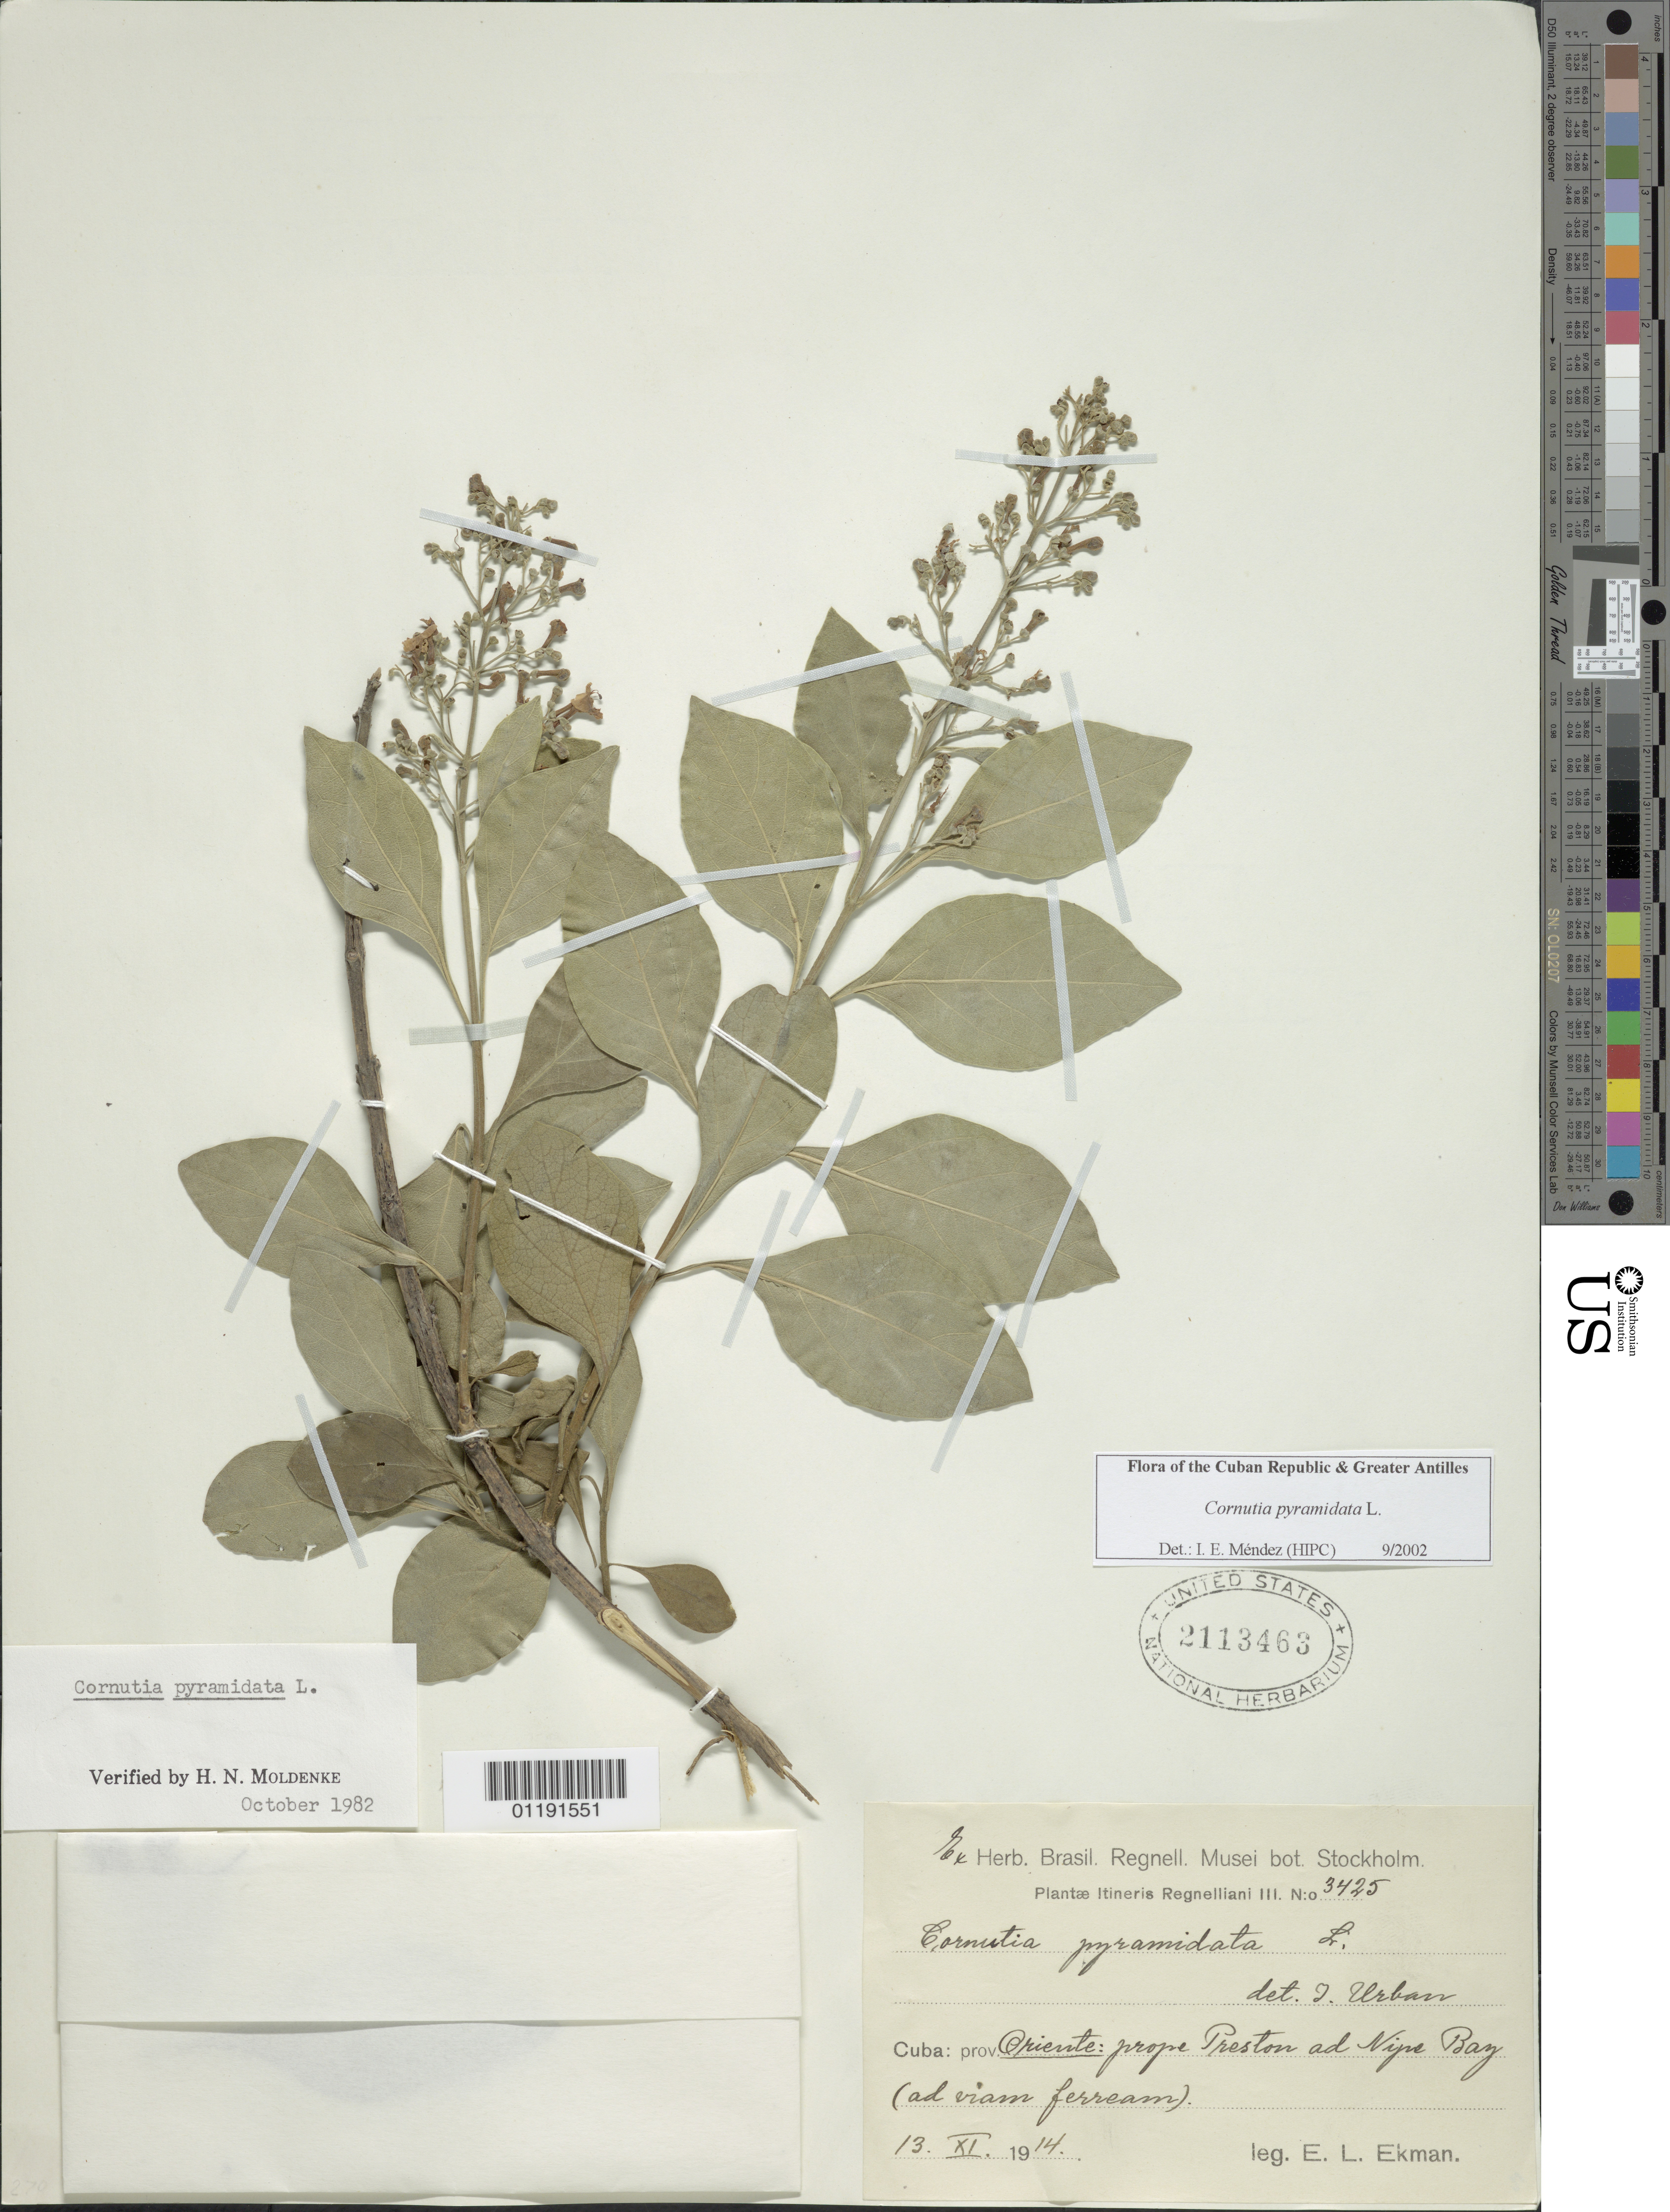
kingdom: Plantae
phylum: Tracheophyta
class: Magnoliopsida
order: Lamiales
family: Lamiaceae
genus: Cornutia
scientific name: Cornutia pyramidata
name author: L.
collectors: E. L. Ekman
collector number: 3425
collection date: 1914-11-13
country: Cuba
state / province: Oriente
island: Cuba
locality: Between Preston and Nipe Bay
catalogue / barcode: US 2113463